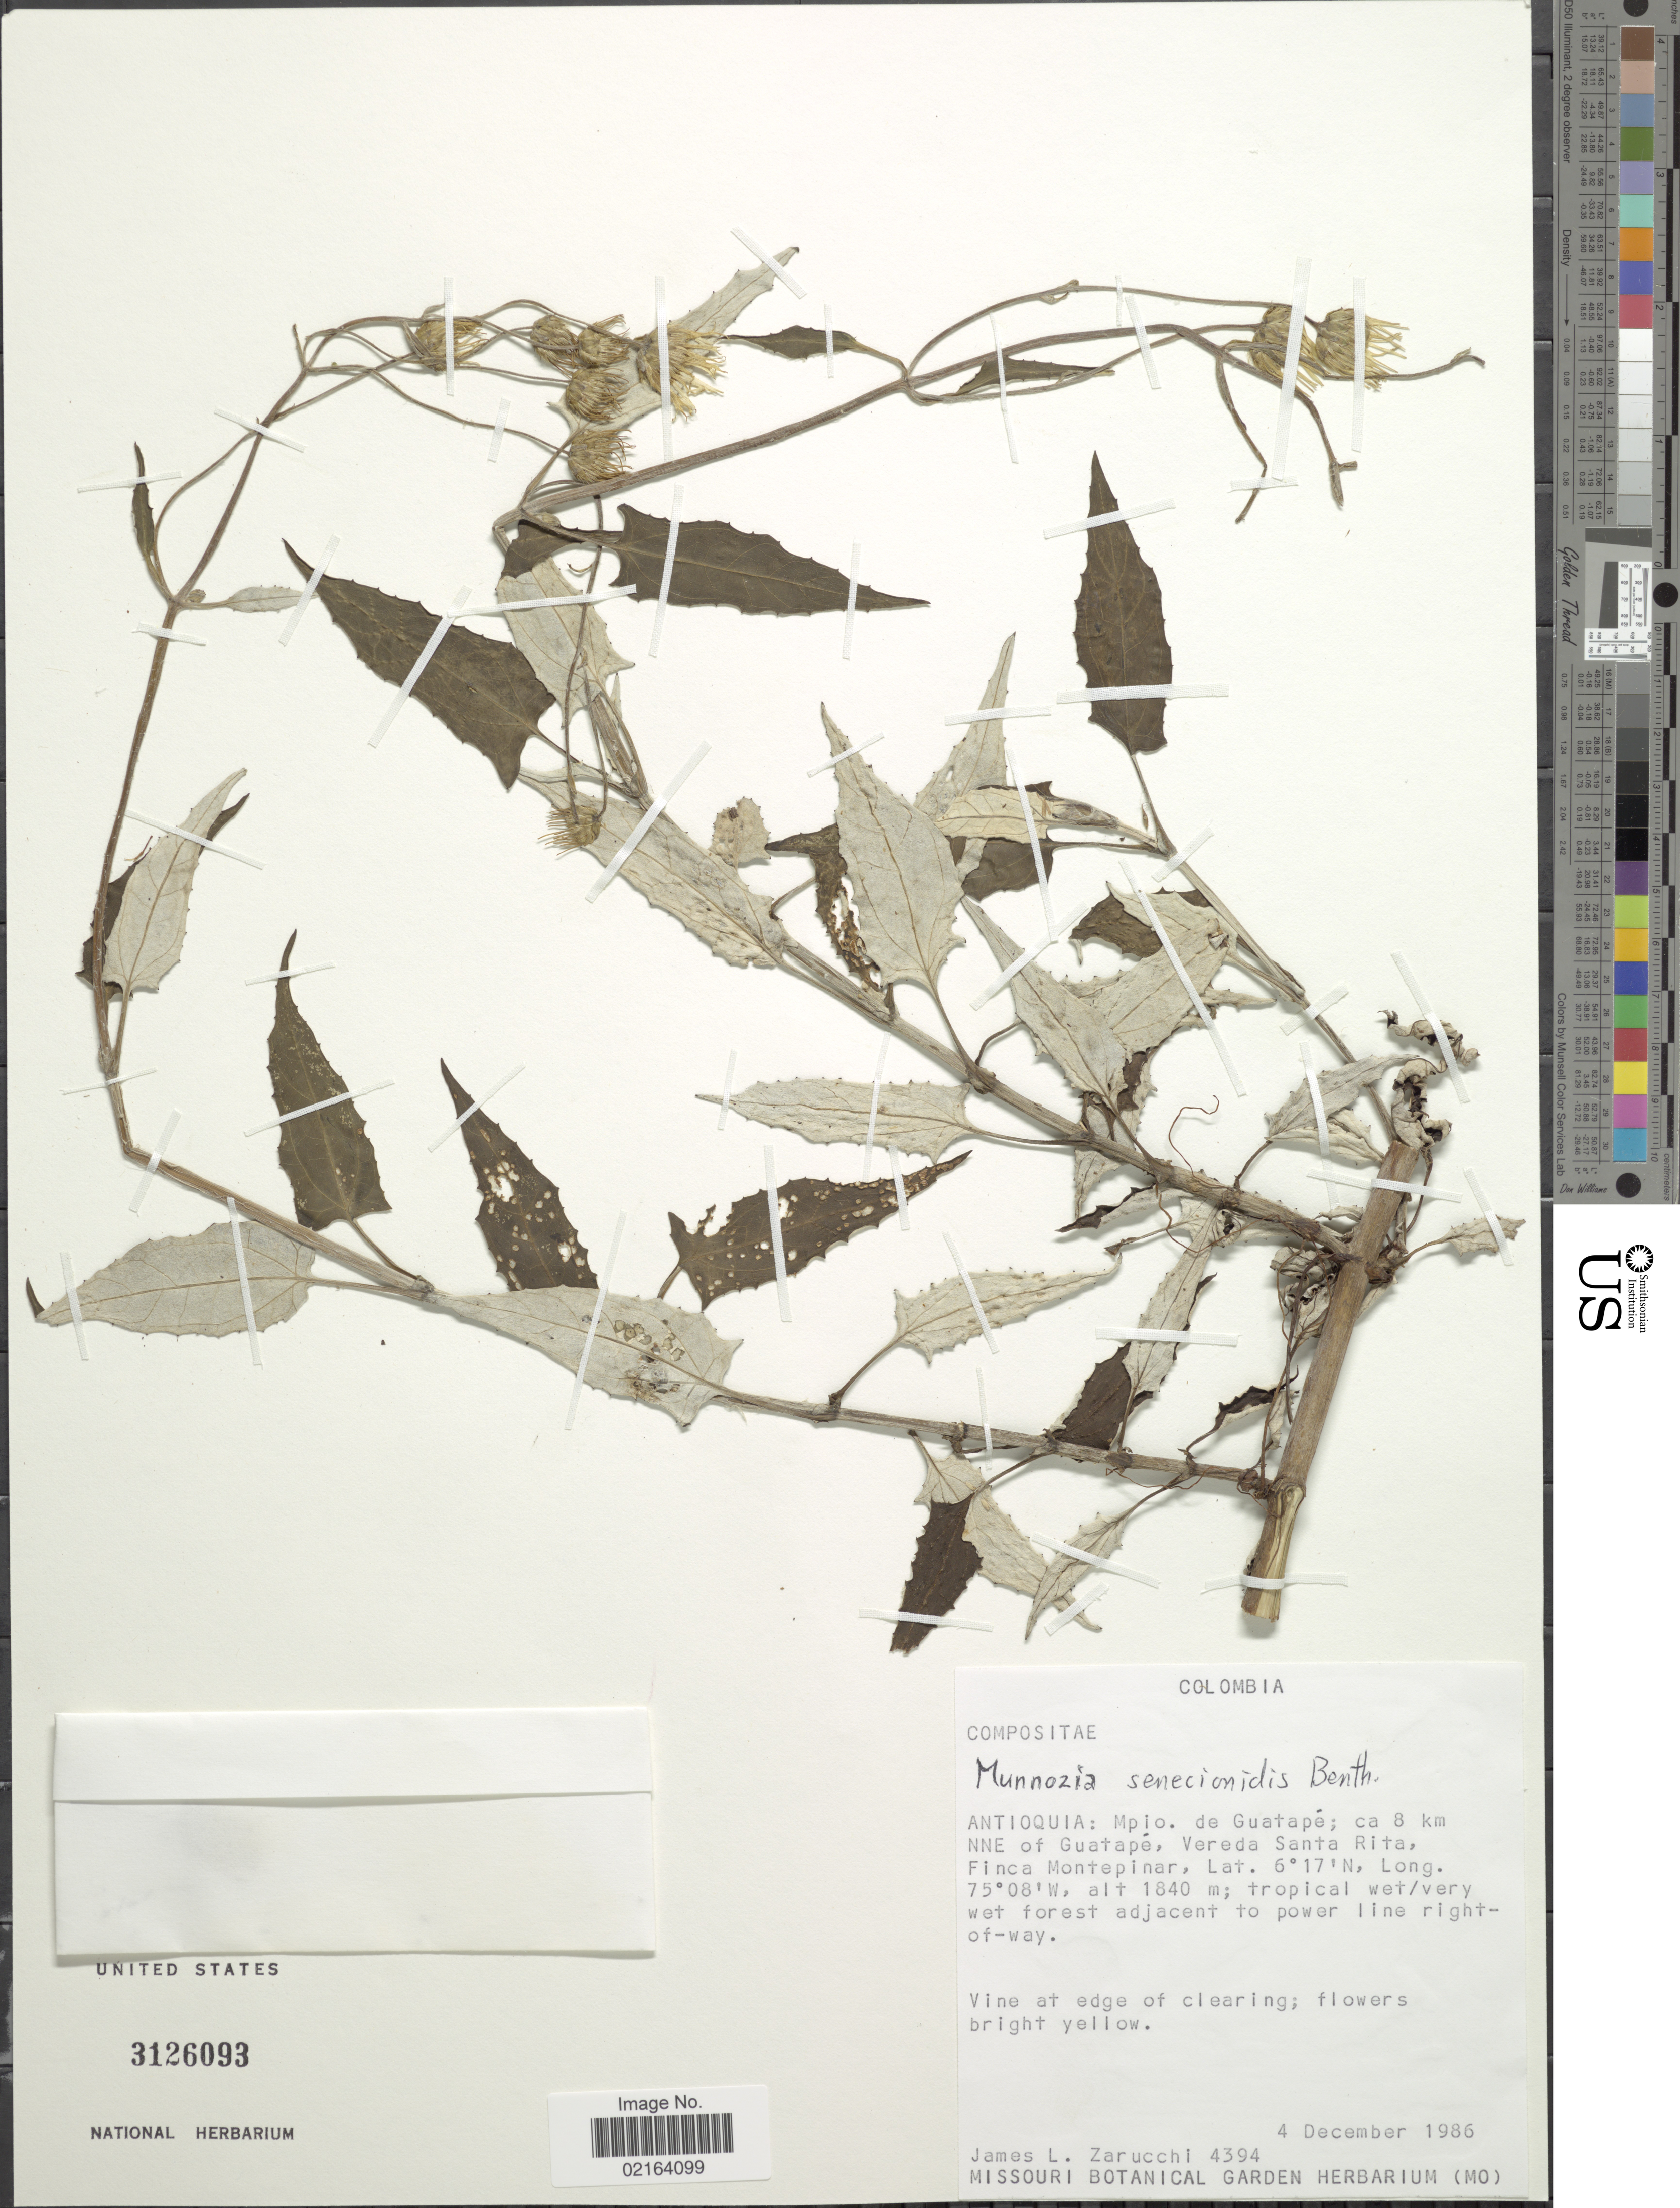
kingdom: Plantae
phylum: Tracheophyta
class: Magnoliopsida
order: Asterales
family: Asteraceae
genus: Munnozia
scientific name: Munnozia senecionidis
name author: Benth.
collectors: J. L. Zarucchi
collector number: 4394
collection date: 1986-12-04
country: Colombia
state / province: Antioquia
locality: Antioquia: Mpio. de Guatape, 8 km NNE of Guatape, Vereda Santa Rita, Finca Montepinar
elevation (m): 1840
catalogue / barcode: US 3126093